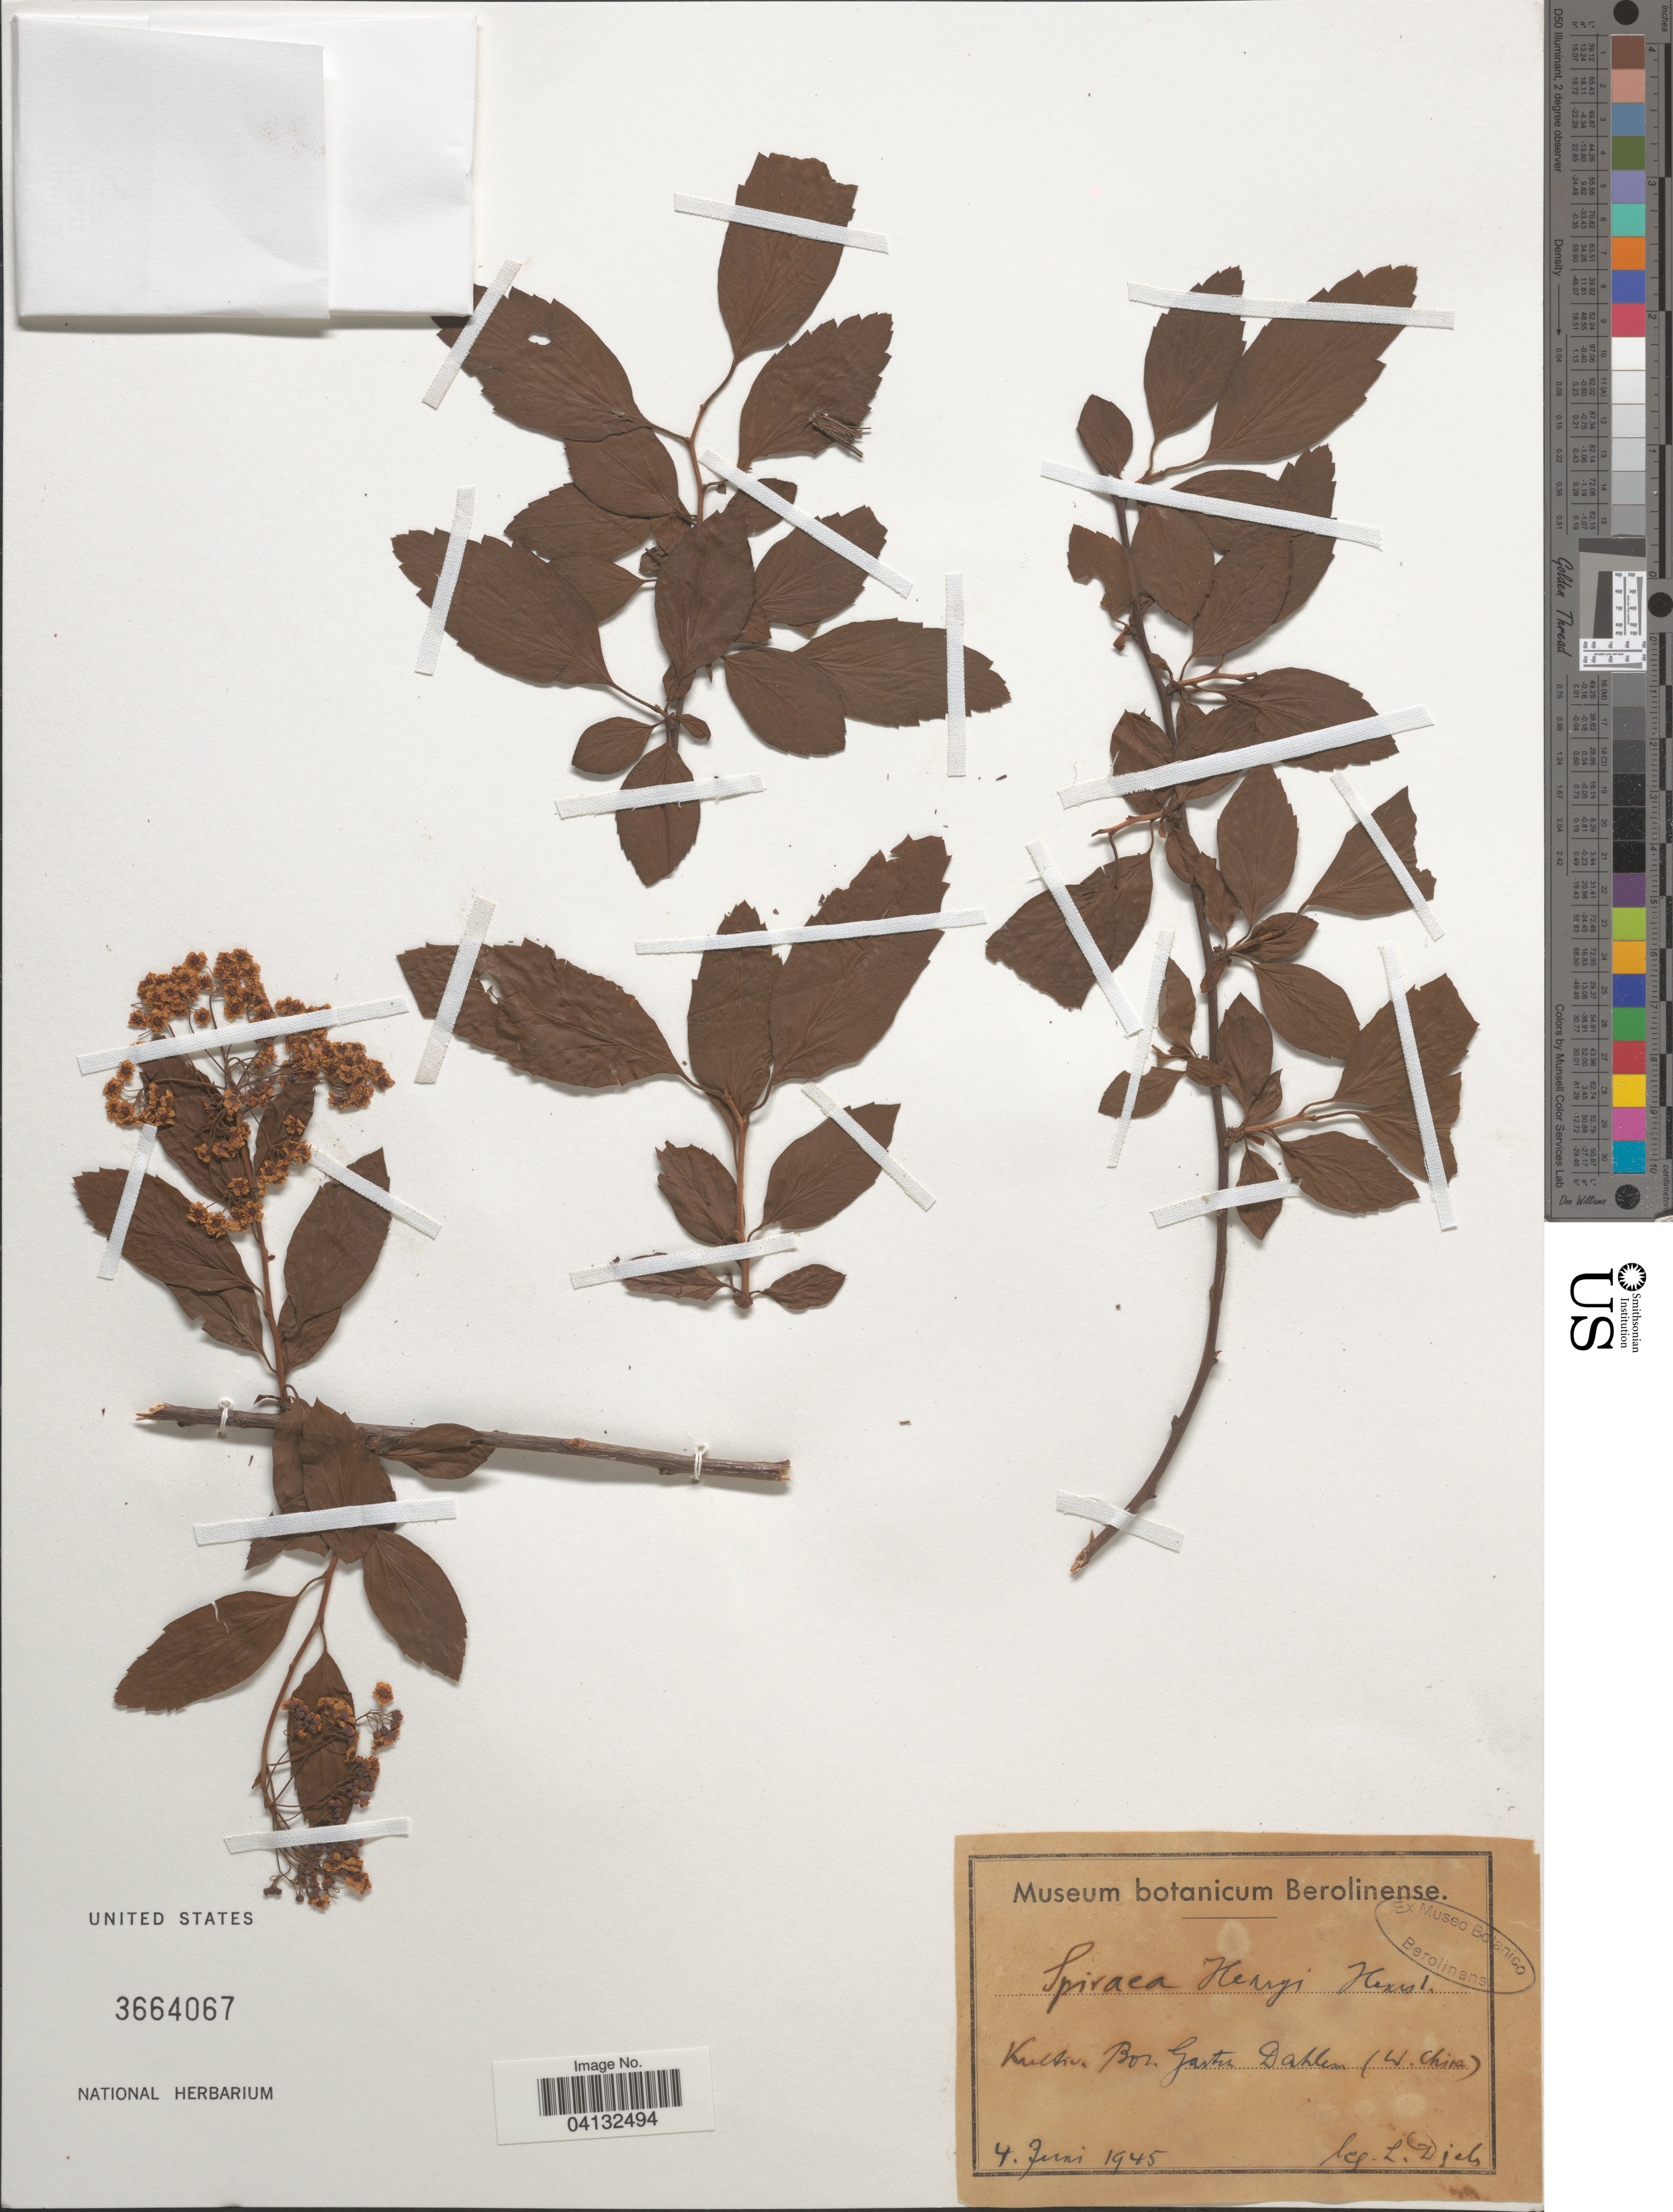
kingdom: Plantae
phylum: Tracheophyta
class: Magnoliopsida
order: Rosales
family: Rosaceae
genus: Spiraea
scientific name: Spiraea henryi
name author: Hemsl.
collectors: L. Djels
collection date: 1945-06-04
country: China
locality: Kultiv. Bor. Garten Dahlem (W. China).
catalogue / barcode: US 3664067